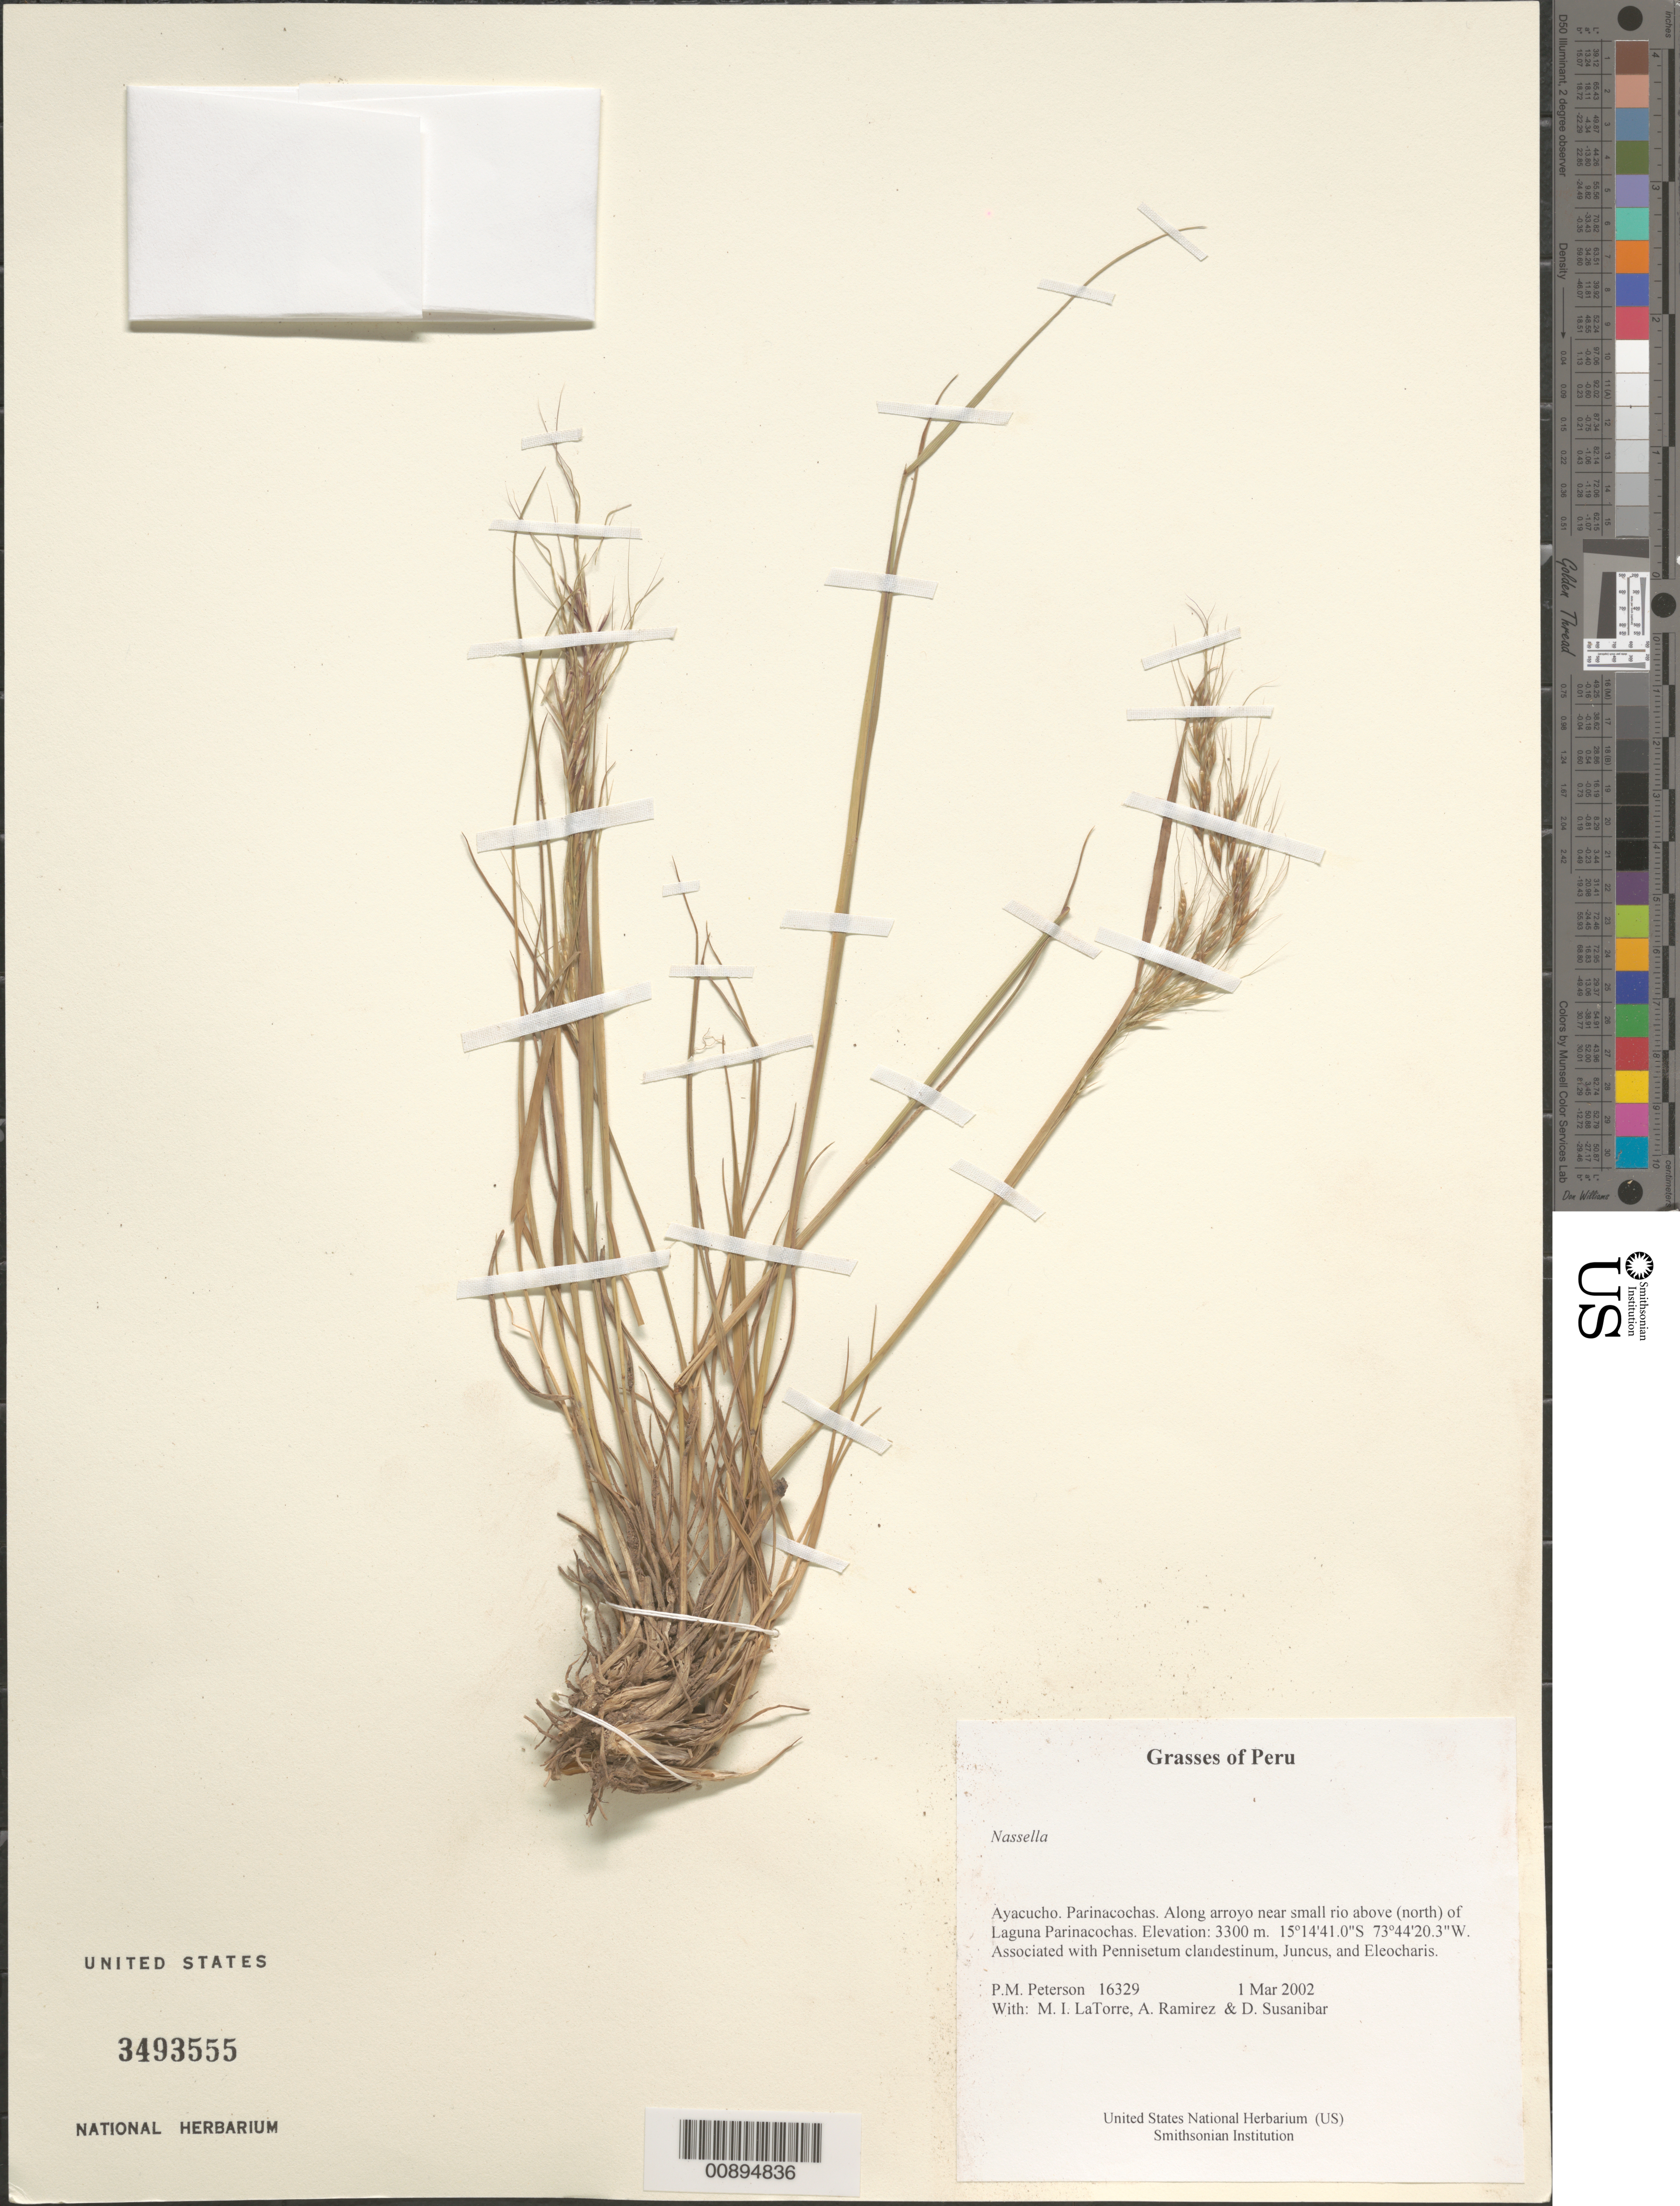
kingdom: Plantae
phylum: Tracheophyta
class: Liliopsida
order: Poales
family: Poaceae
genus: Nassella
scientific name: Nassella sp.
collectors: P. M. Peterson, M. I. La Torre, A. Ramírez & D. Susanibar Cruz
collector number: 16329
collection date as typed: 01 Mar 2002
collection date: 2002-03-01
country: Peru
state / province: Ayacucho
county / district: Parinacochas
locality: Along arroyo near small rio above (north) of Laguna Parinacochas.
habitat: Associated with ~Pennisetum clandestinum, Juncus, and Eleocharis~.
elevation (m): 3300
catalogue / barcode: US 3493555